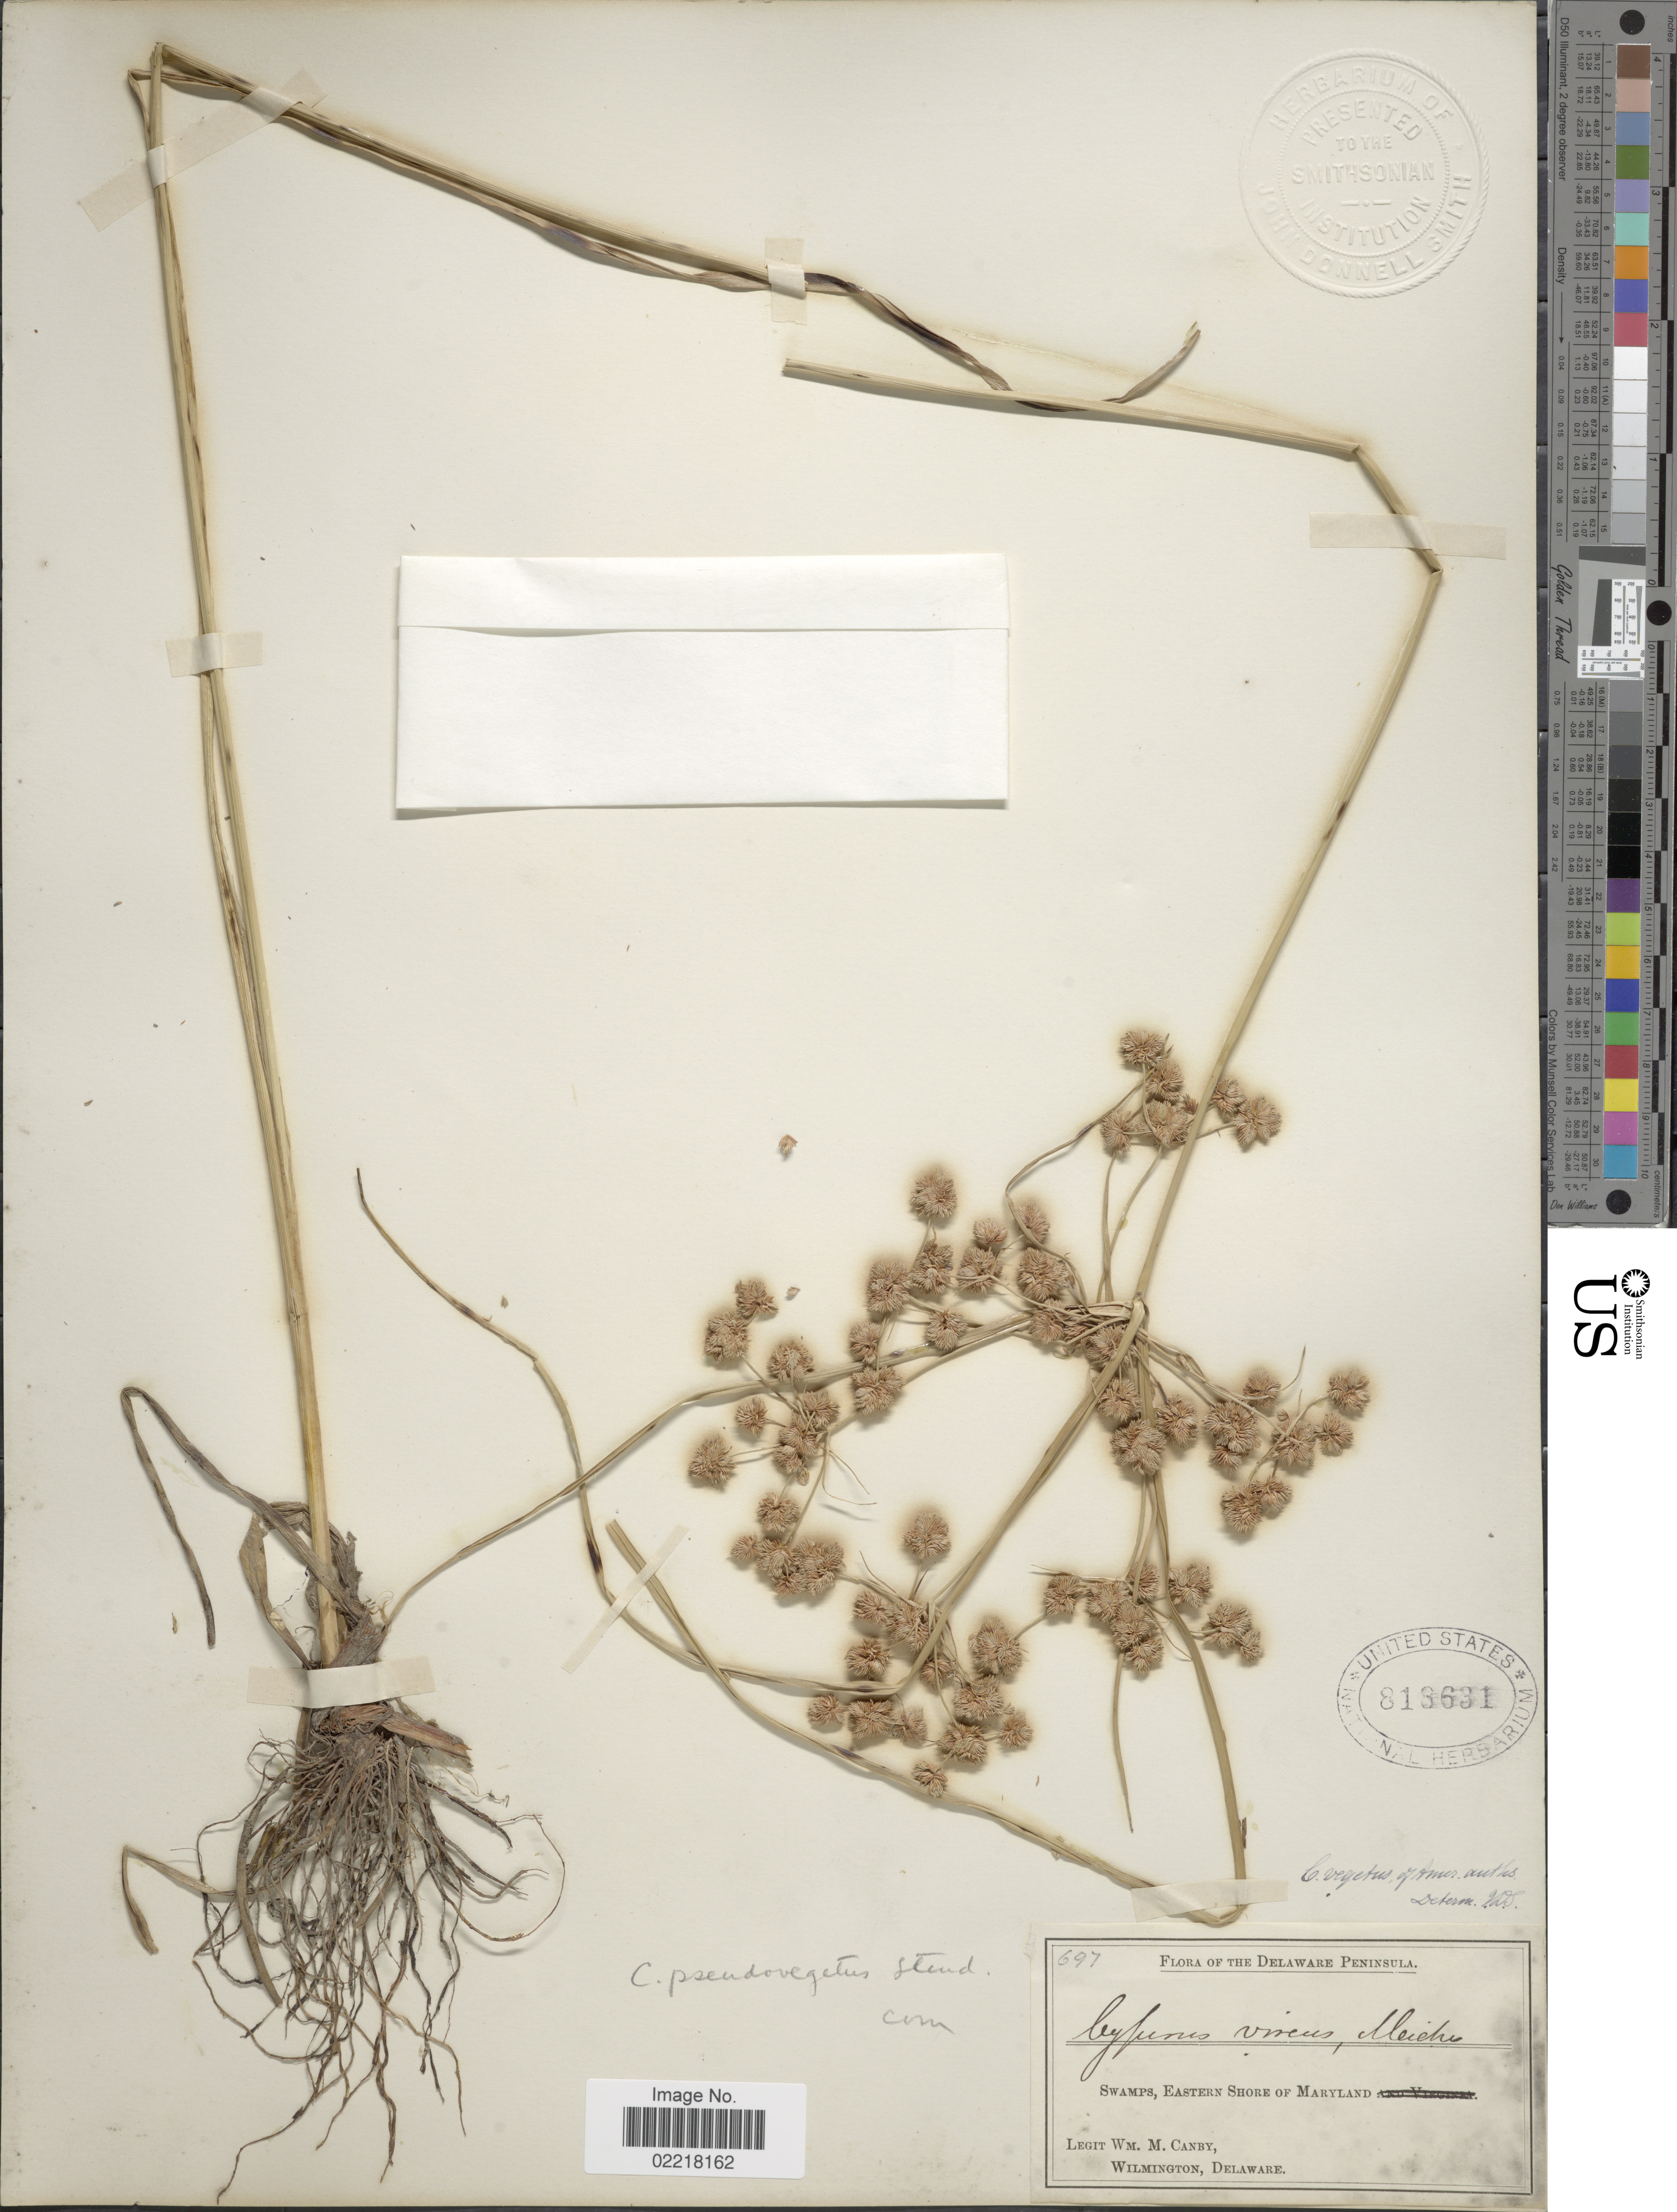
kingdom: Plantae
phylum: Tracheophyta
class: Liliopsida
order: Poales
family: Cyperaceae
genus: Cyperus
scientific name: Cyperus pseudovegetus Steud.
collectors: W. M. Canby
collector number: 697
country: United States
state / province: Maryland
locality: Delaware Peninsula. Swamps, Eastern Shore of Maryland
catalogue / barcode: US 818631